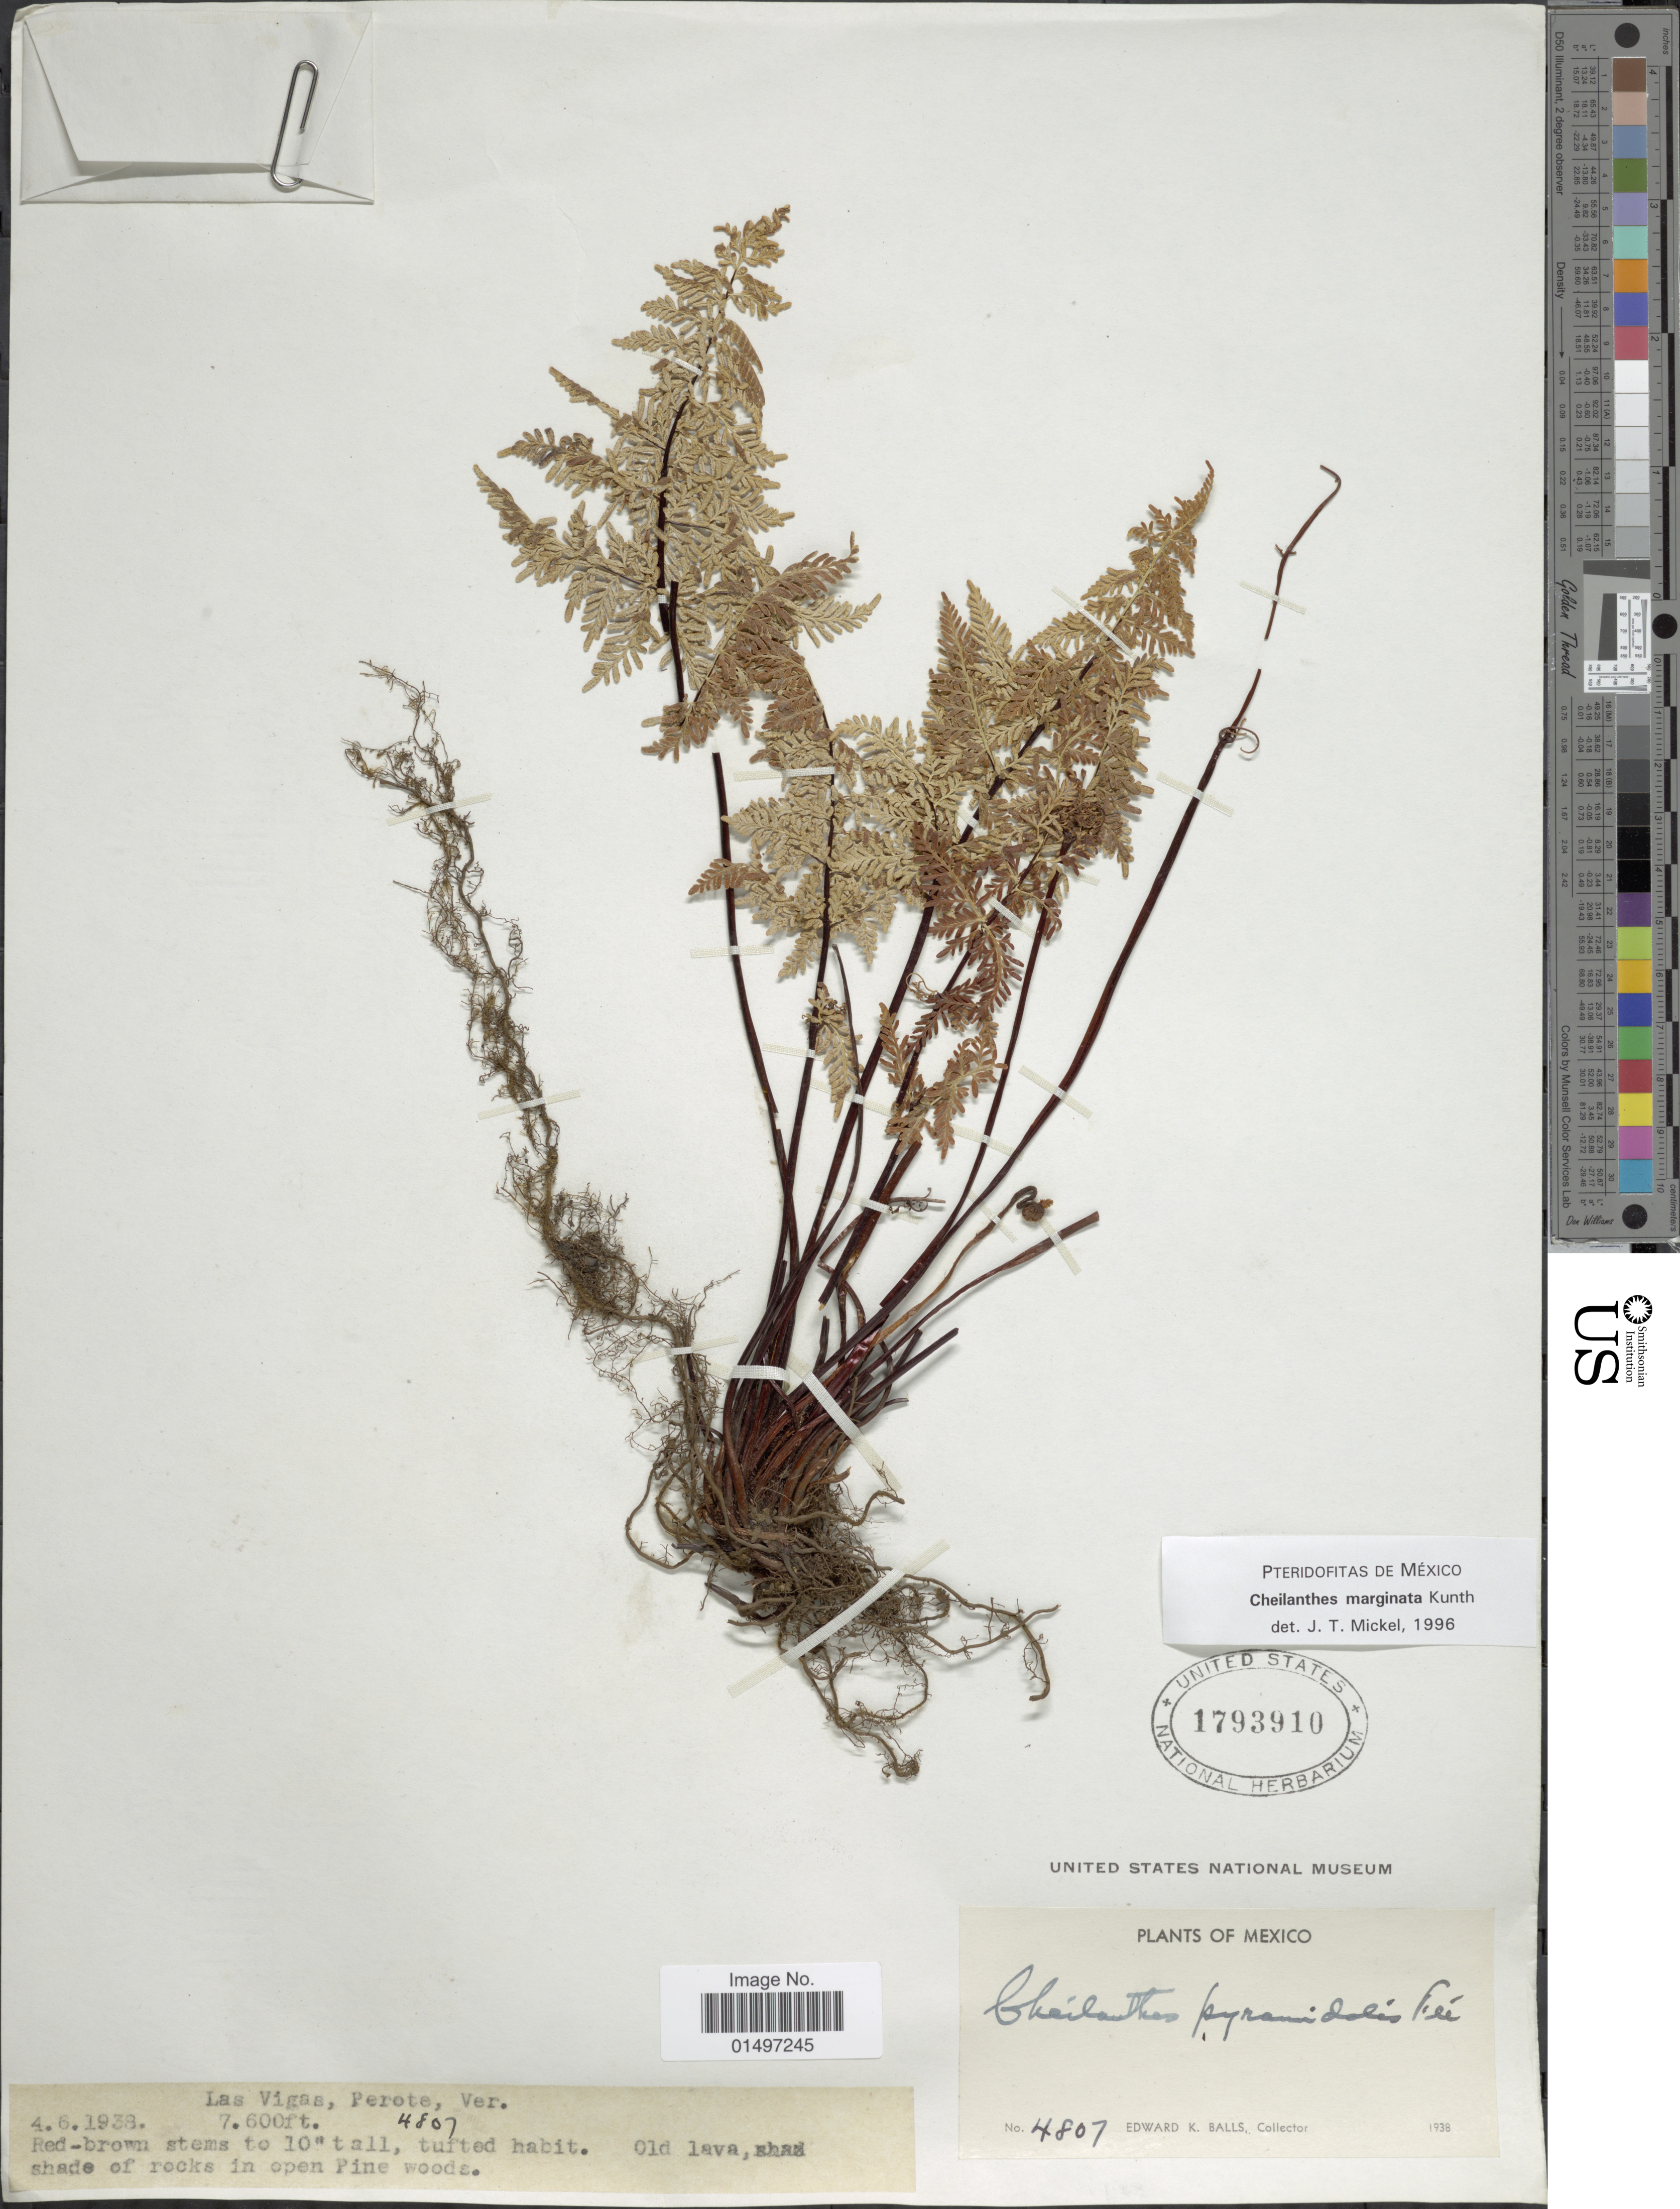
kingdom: Plantae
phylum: Tracheophyta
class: Polypodiopsida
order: Polypodiales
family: Pteridaceae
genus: Gaga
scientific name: Gaga marginata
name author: (Kunth) Fay W. Li & Windham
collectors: E. K. Balls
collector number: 4807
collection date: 1938-06-04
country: Mexico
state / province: Veracruz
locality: Las Vigas, Perote, Ver.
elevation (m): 2316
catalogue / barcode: US 1793910